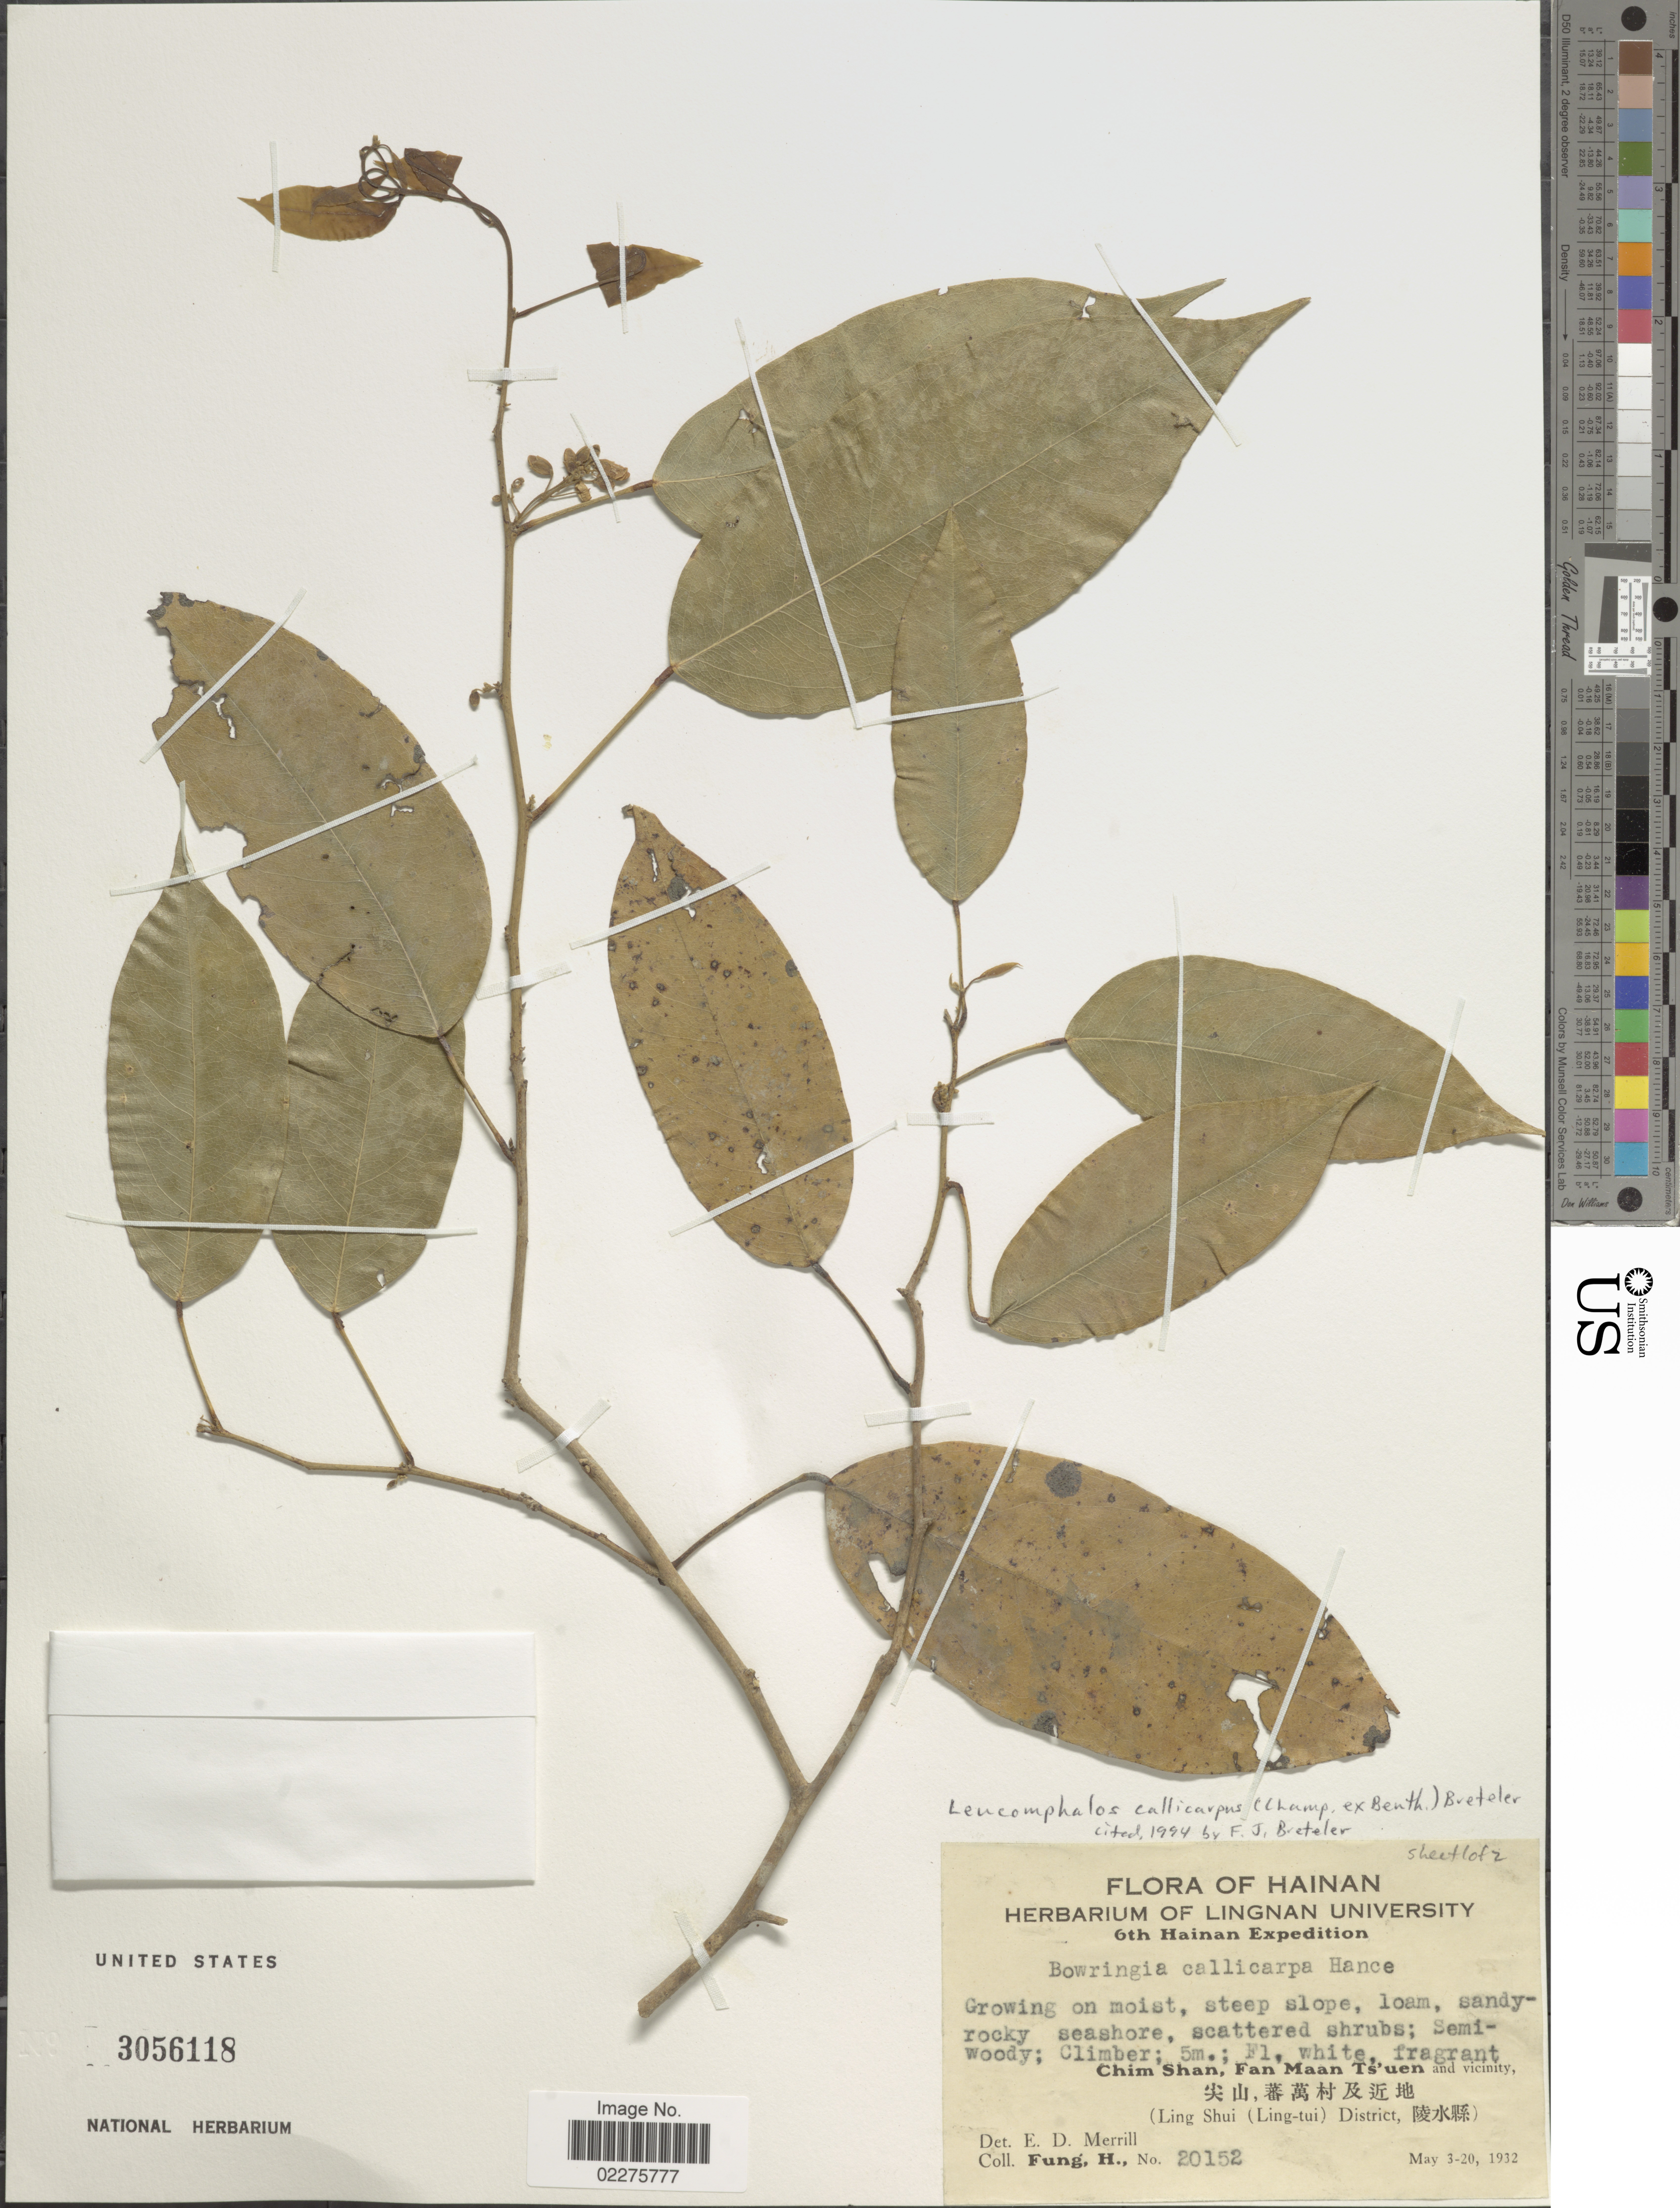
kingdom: Plantae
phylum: Tracheophyta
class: Magnoliopsida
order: Fabales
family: Fabaceae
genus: Bowringia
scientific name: Bowringia callicarpa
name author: Champ. ex Benth.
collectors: H. Fung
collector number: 20152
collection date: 1932-05-03/1932-05-20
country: China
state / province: Hainan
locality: Chim Shan, Fan Maan Ts'uen and vicinity, (Ling Shui (Ling-tui) District)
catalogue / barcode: US 3056118